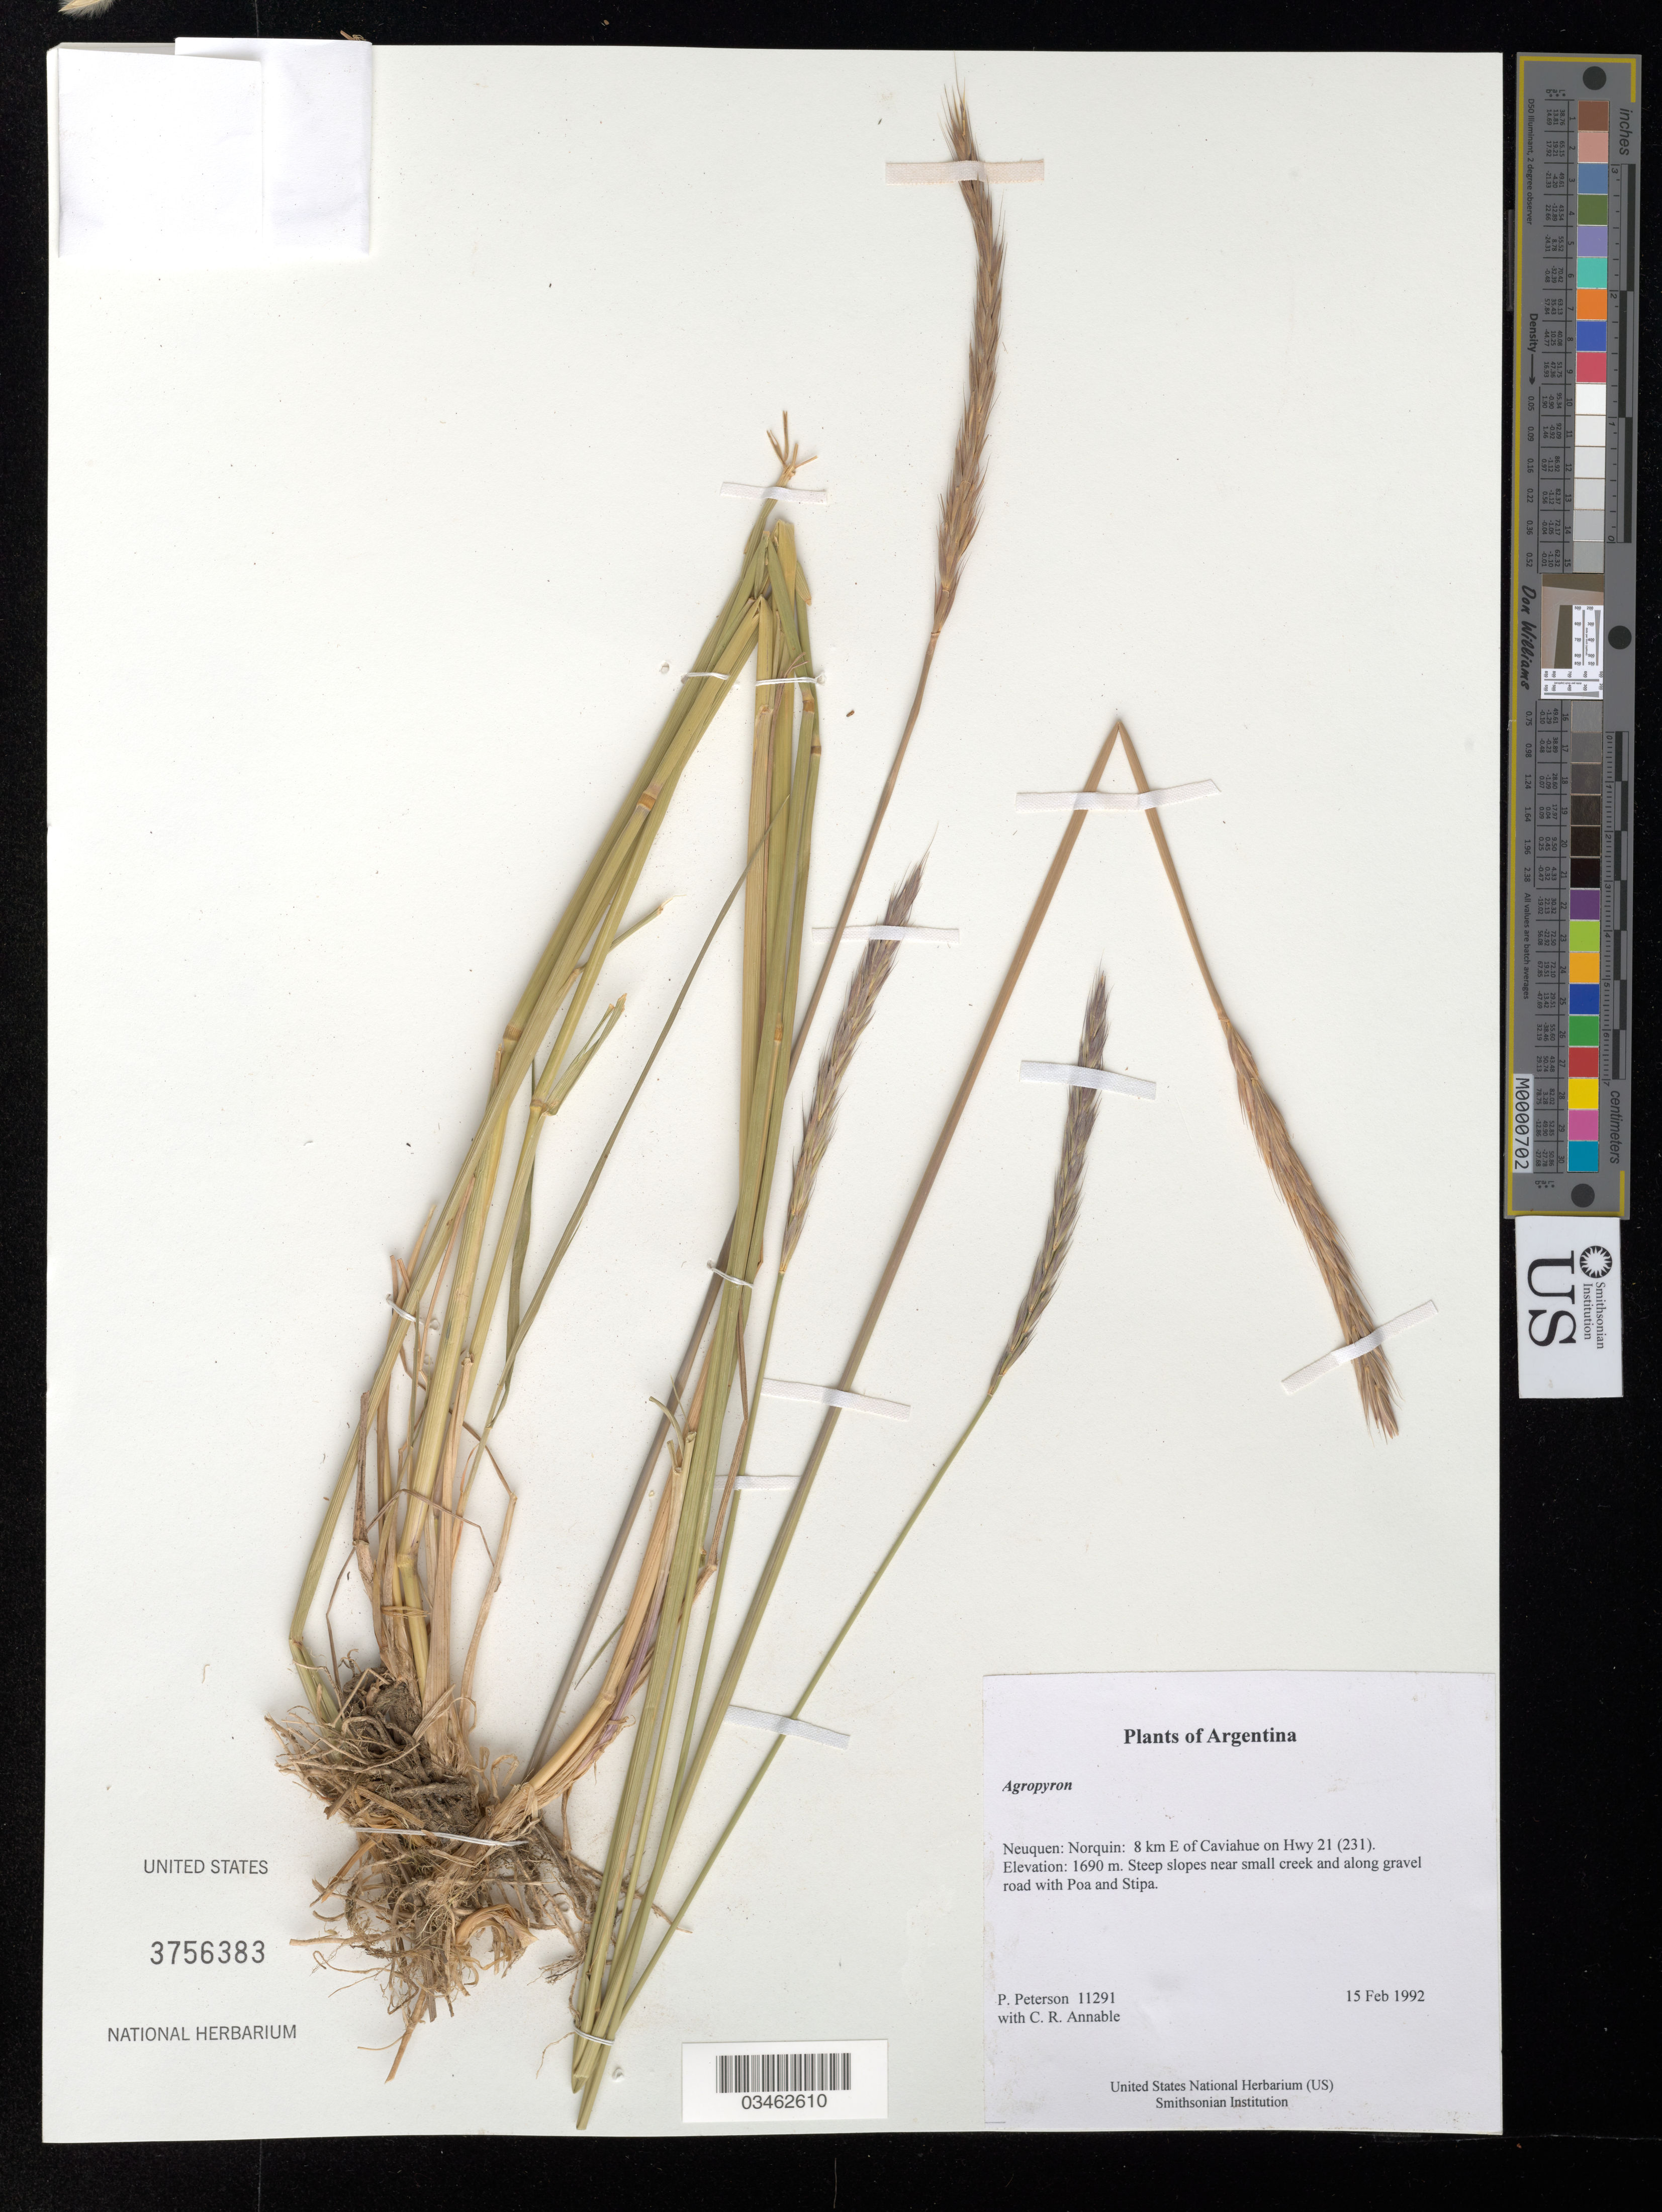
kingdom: Plantae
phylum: Tracheophyta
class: Liliopsida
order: Poales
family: Poaceae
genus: Agropyron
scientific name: Agropyron sp.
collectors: P. M. Peterson & C. R. Annable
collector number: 11291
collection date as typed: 15 Feb 1992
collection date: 1992-02-15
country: Argentina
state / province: Neuquen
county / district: Norquin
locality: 8 km E of Caviahue on Hwy 21 (231).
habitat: Steep slopes near small creek and along gravel road with Poa and Stipa.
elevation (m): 1690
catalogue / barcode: US 3756383